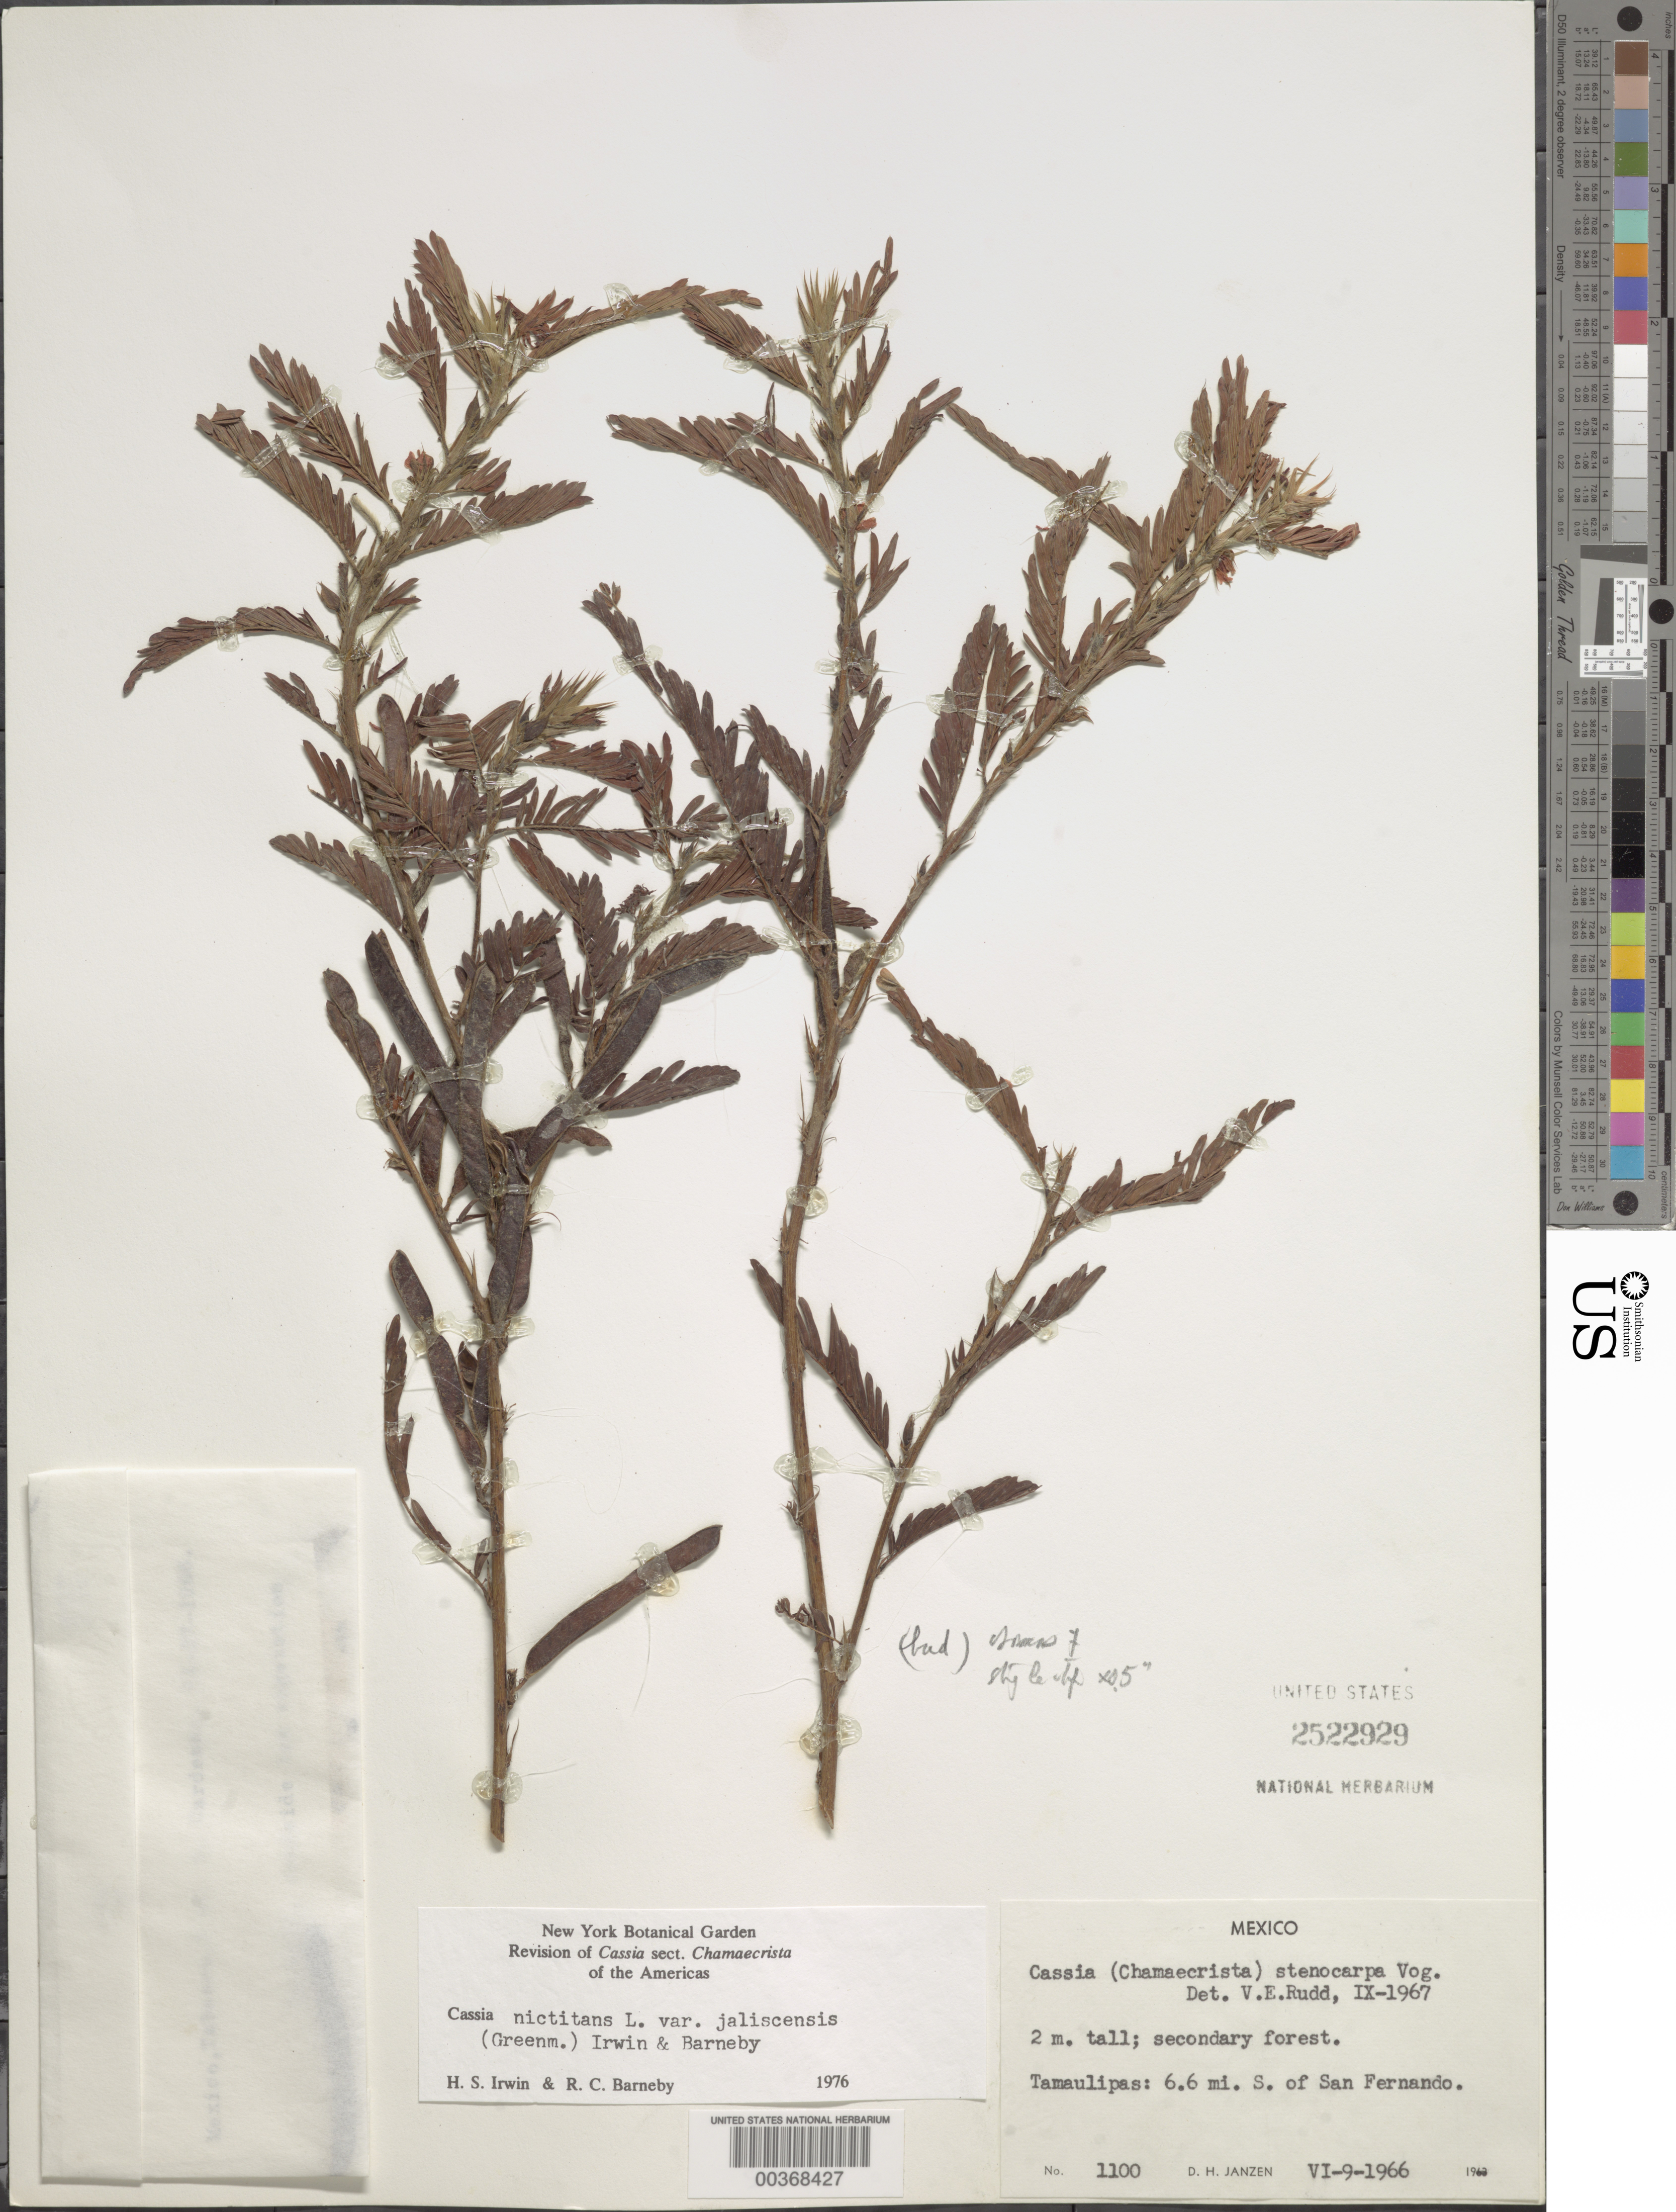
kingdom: Plantae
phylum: Tracheophyta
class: Magnoliopsida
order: Fabales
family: Fabaceae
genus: Chamaecrista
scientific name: Chamaecrista nictitans var. jaliscensis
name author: (Greenm.) H.S. Irwin & Barneby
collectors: D. Janzen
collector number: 1100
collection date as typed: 09 Jun 1966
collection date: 1966-06-09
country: Mexico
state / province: Tamaulipas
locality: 6.6 mi S of San Fernando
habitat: Secondary forest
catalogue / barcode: US 2522929